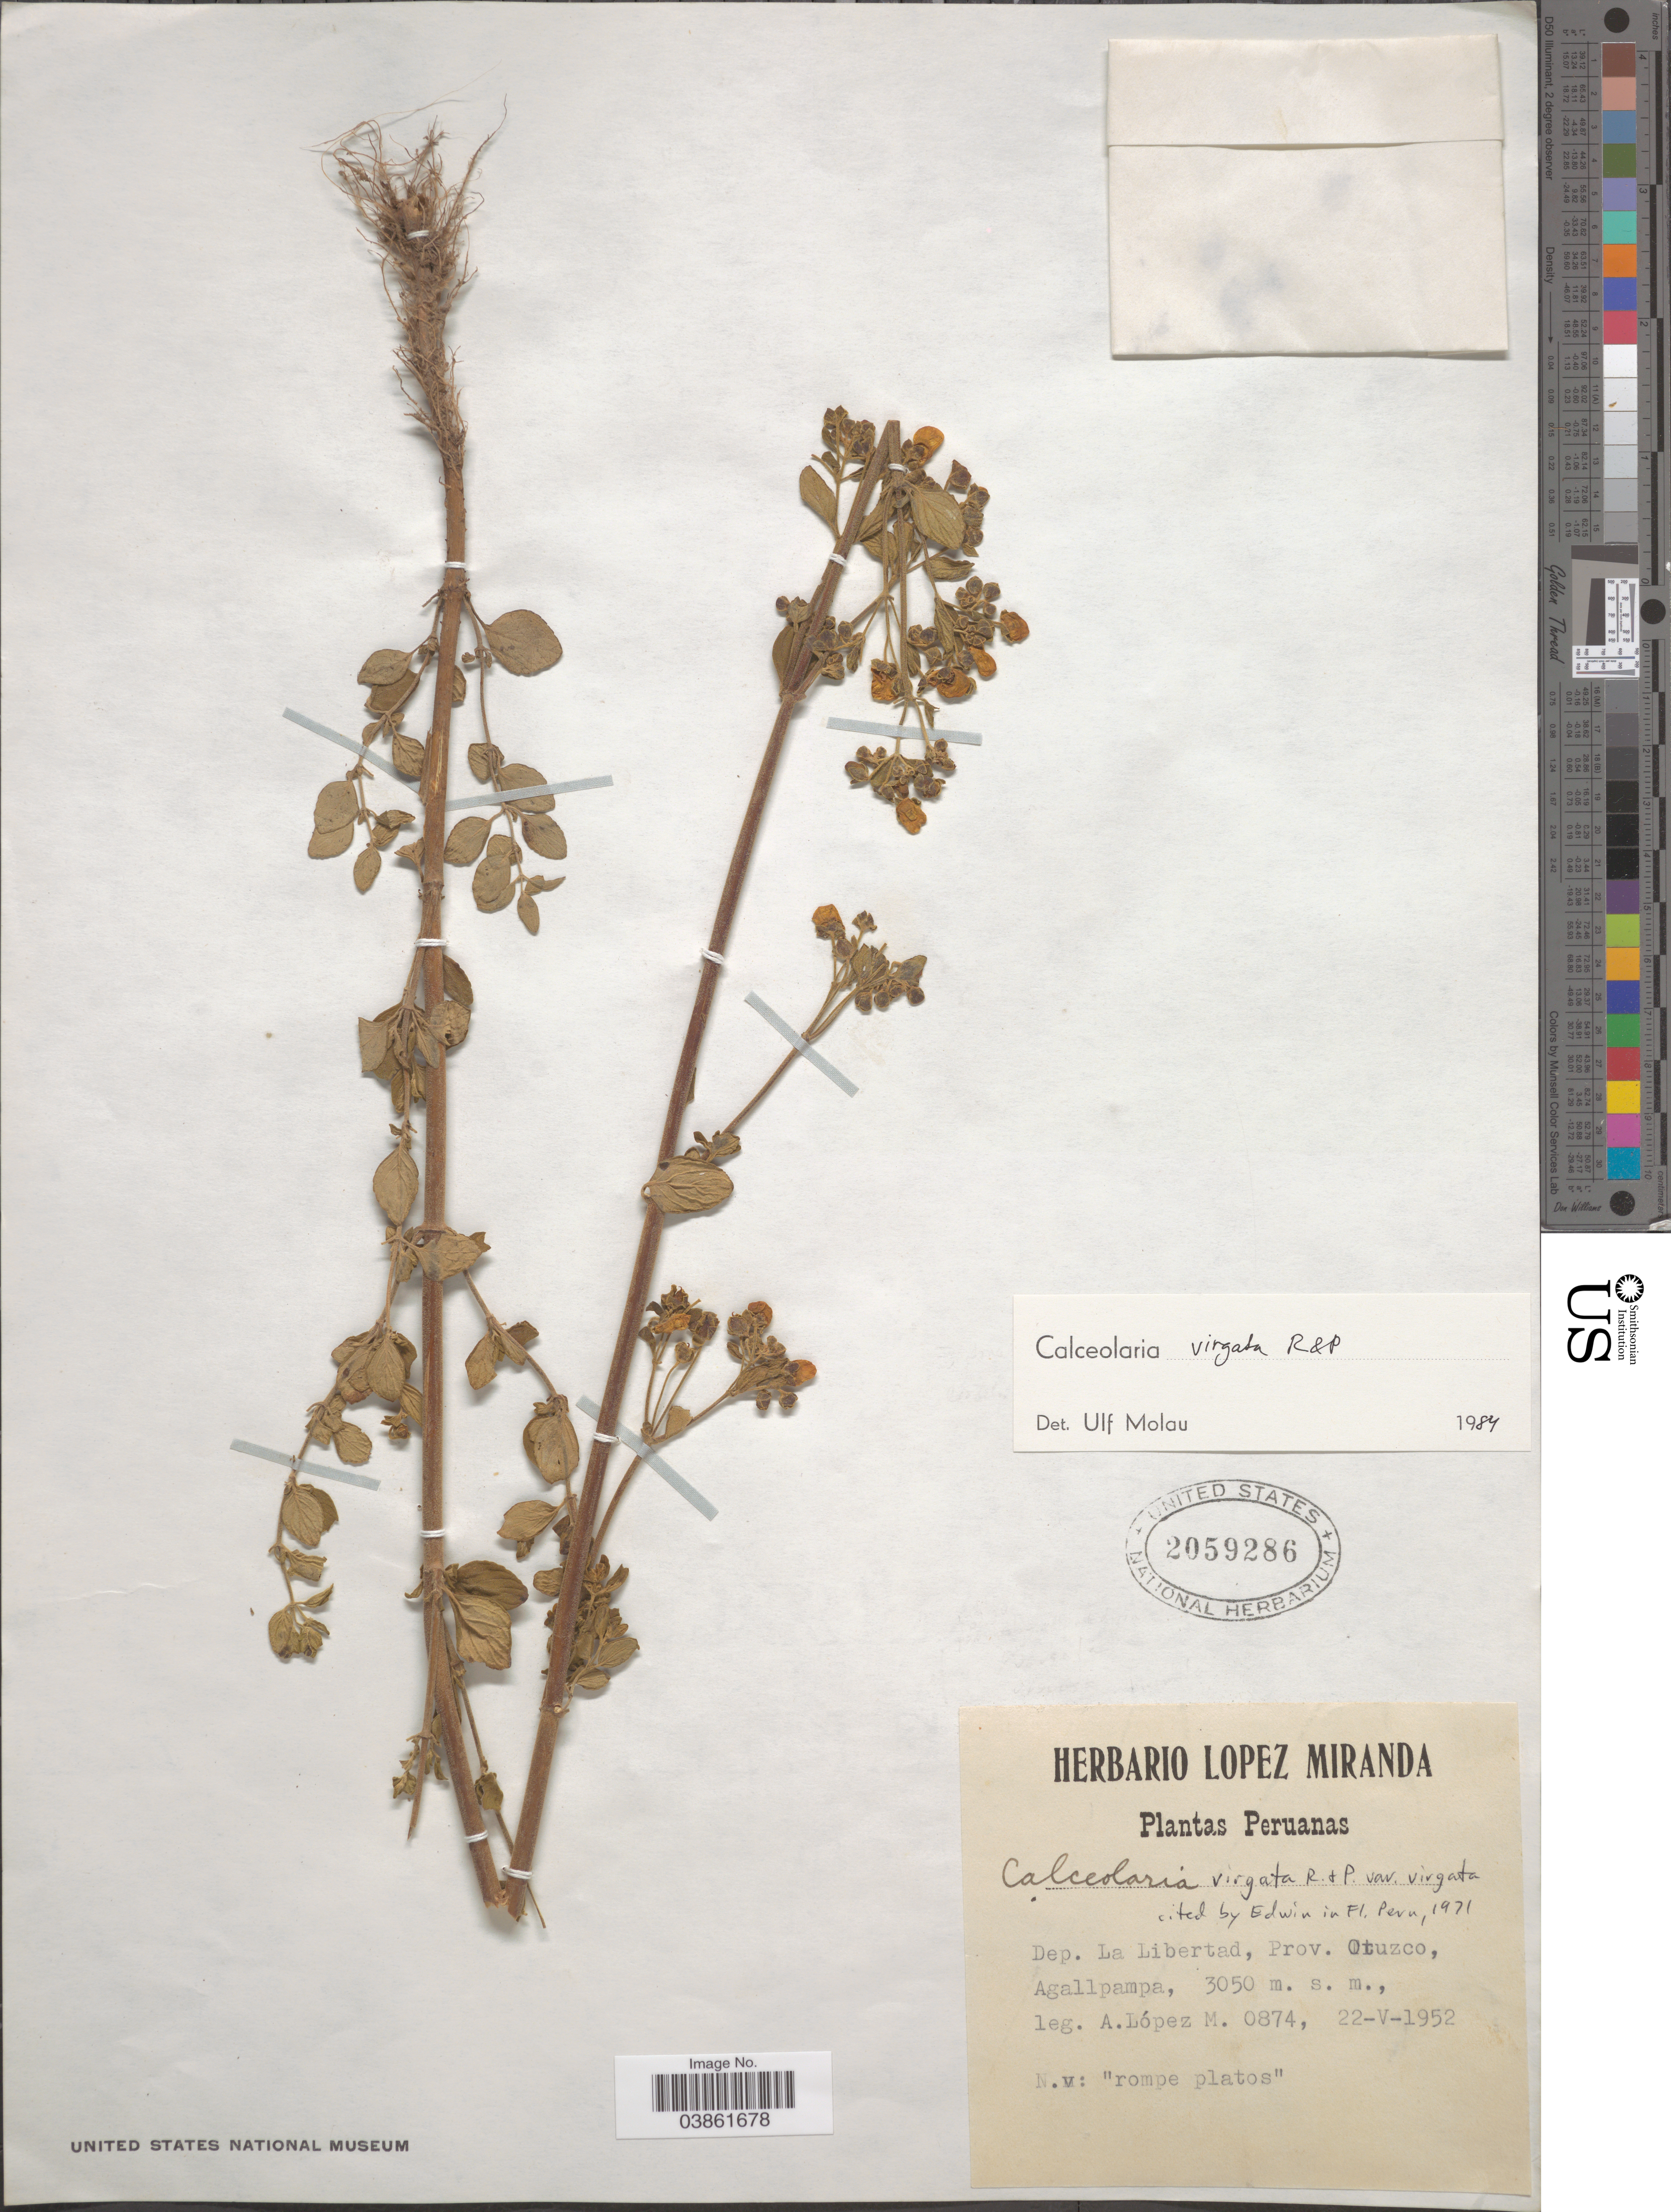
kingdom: Plantae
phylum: Tracheophyta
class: Magnoliopsida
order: Lamiales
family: Calceolariaceae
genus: Calceolaria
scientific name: Calceolaria virgata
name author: Ruiz & Pav.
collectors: A. López M.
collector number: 0874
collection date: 1952-05-22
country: Peru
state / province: La Libertad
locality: Dep. La Libertad, Prov. Otuzco, Agallpampa.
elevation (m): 3050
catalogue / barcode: US 2059286